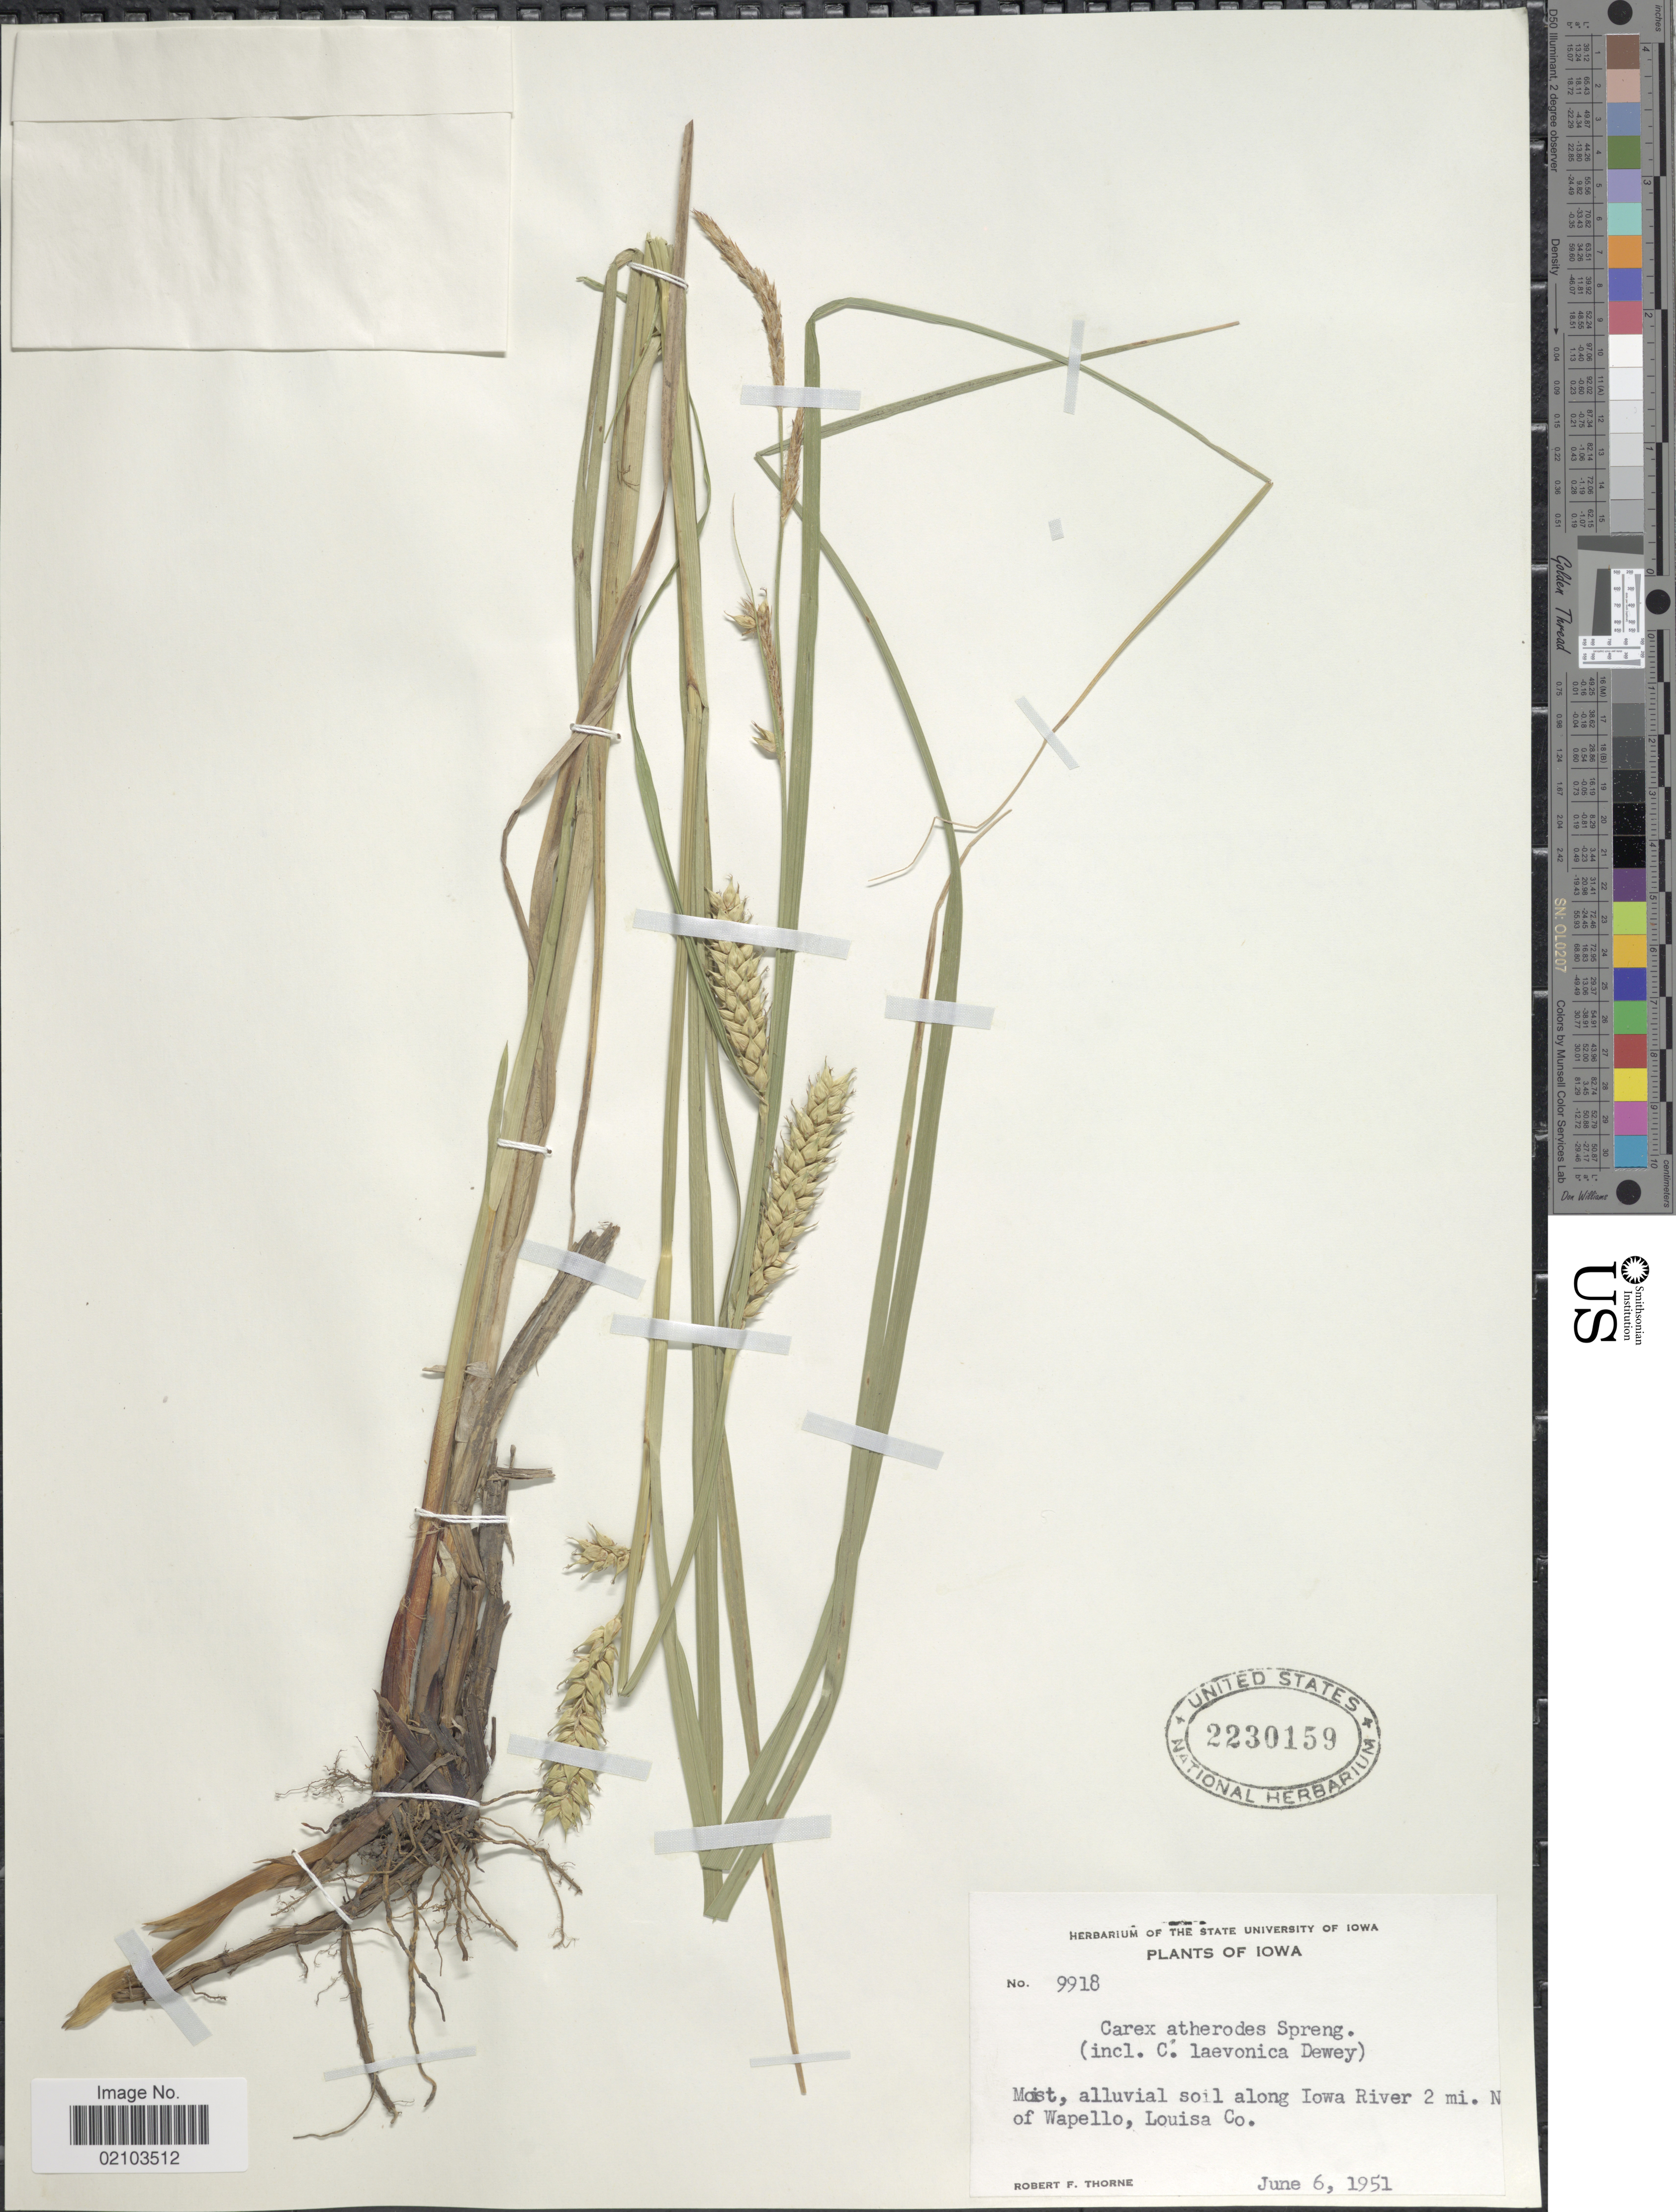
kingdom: Plantae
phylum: Tracheophyta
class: Liliopsida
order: Poales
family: Cyperaceae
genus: Carex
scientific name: Carex atherodes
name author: Spreng.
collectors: R. F. Thorne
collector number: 9918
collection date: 1951-06-06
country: United States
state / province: Iowa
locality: Along Iowa River 2 mi. N of Wapello, Louisa Co.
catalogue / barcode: US 2330159